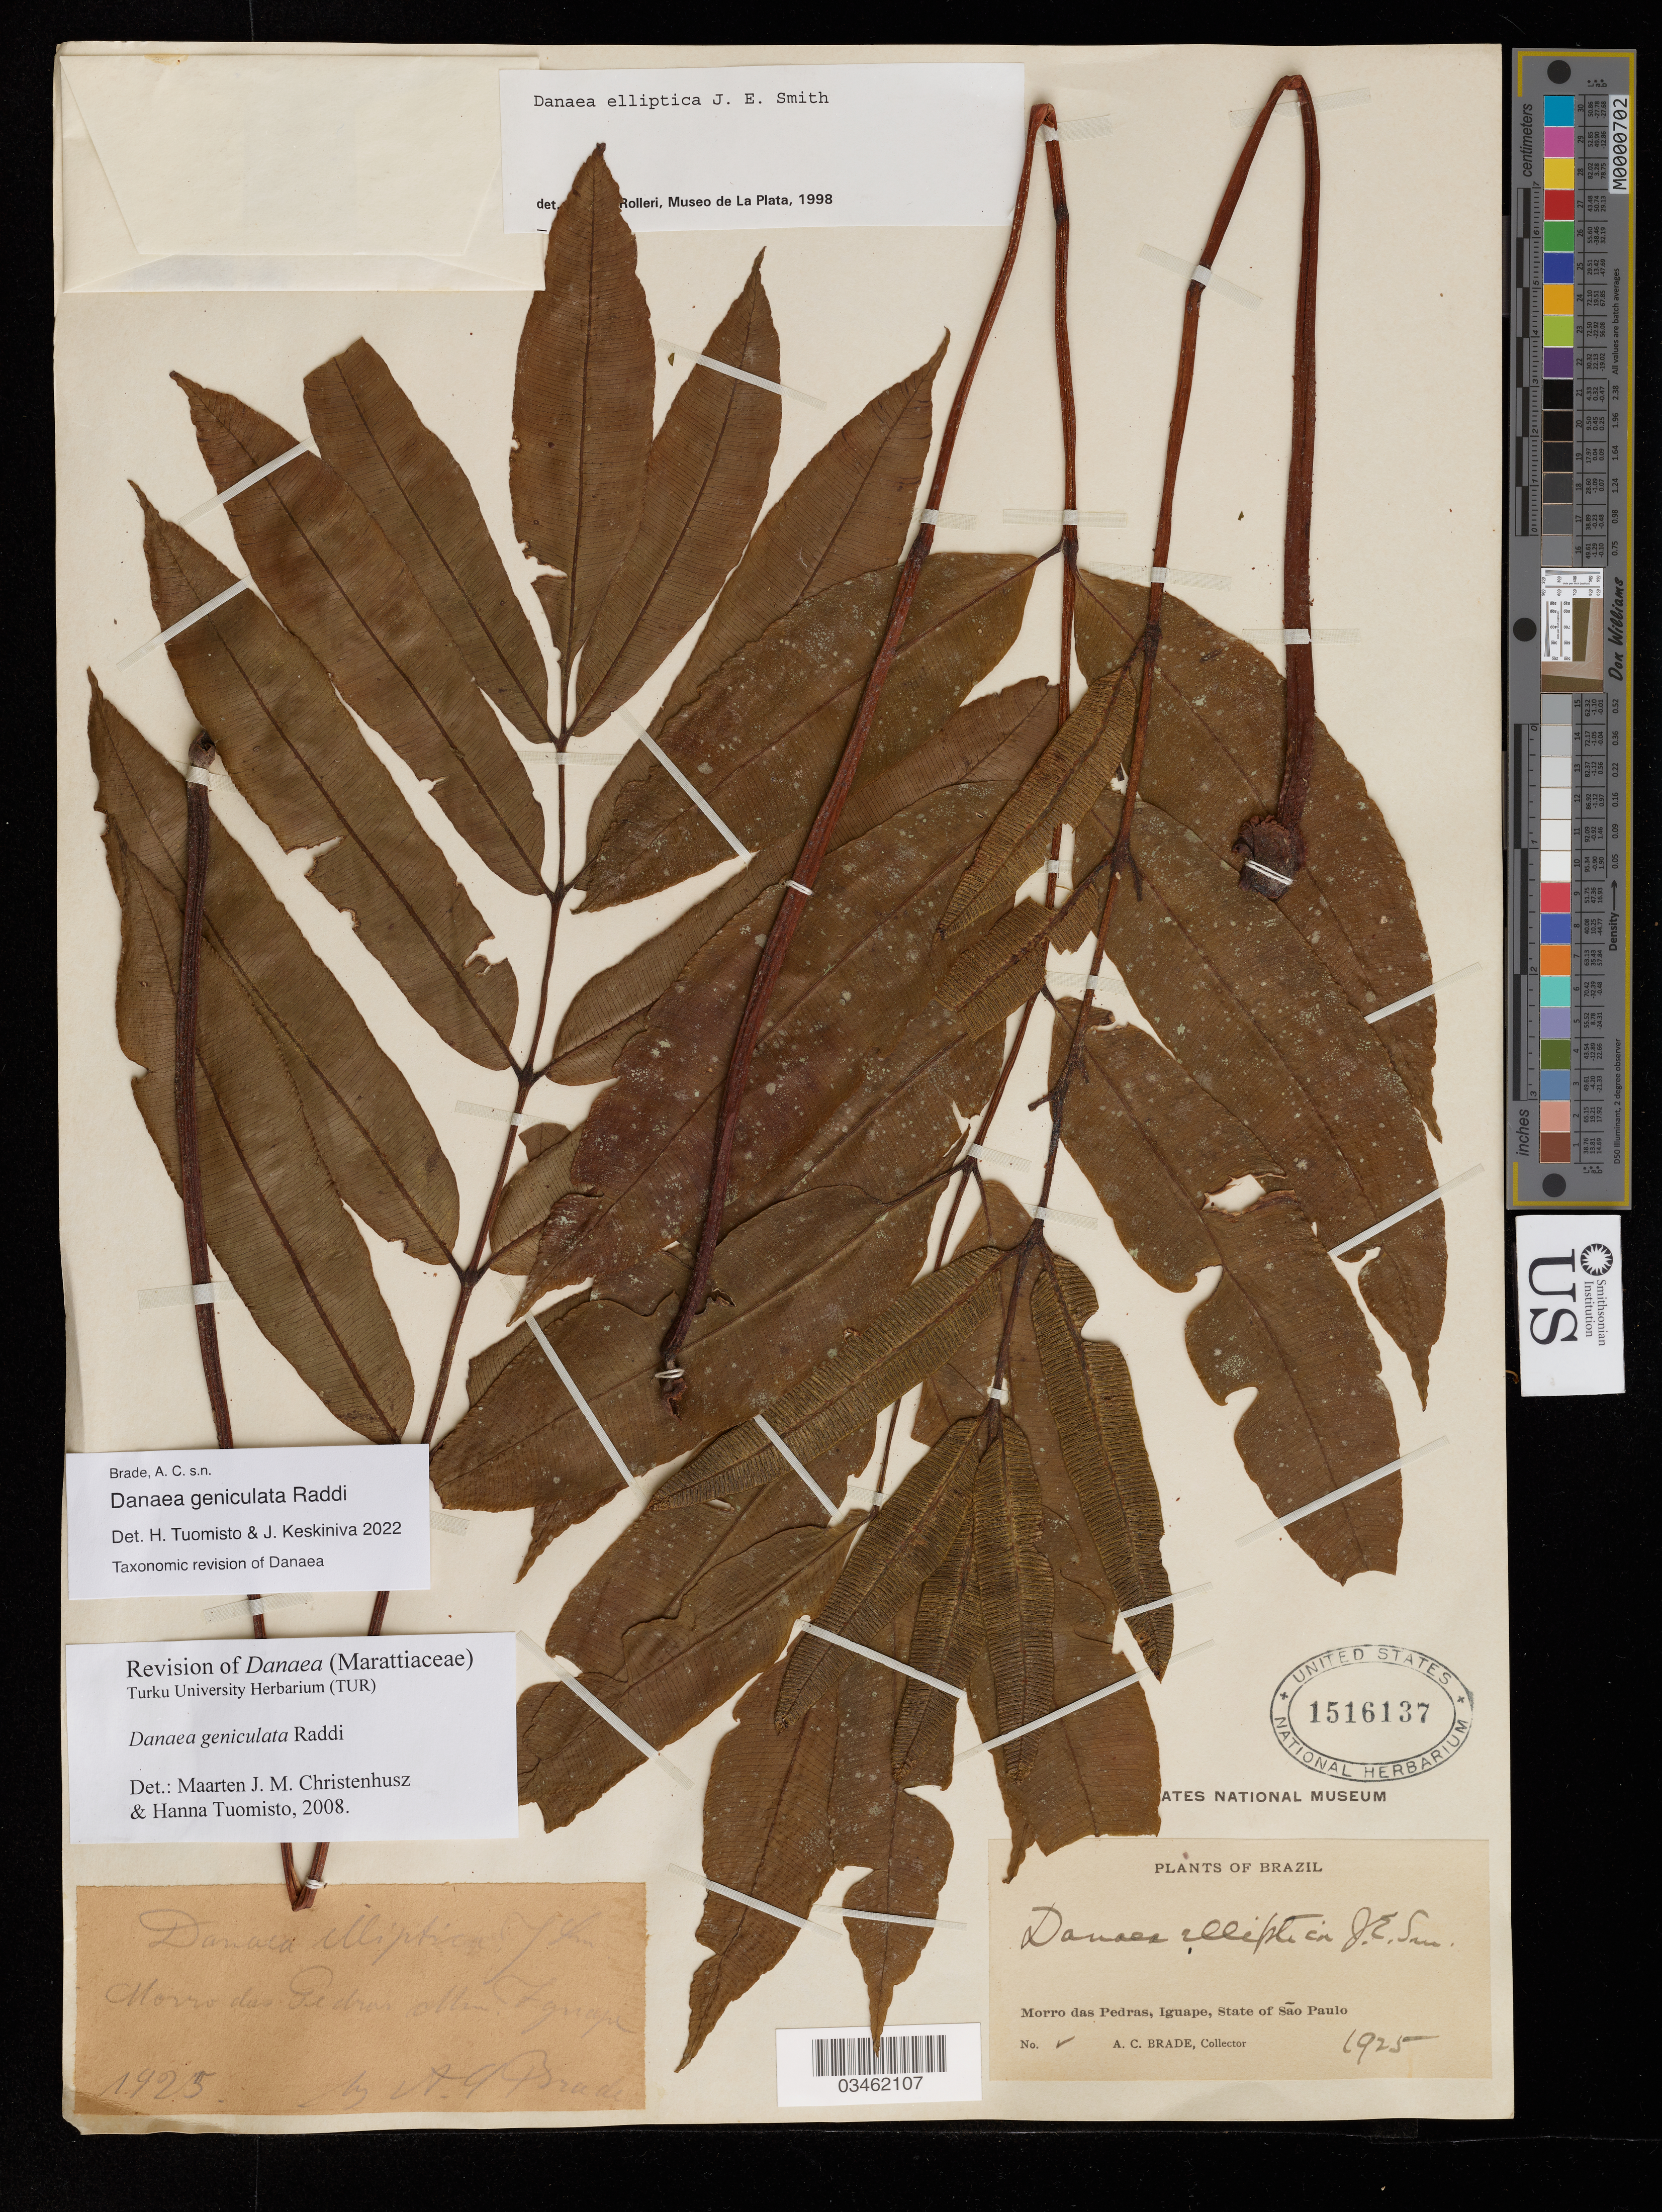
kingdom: Plantae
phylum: Tracheophyta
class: Polypodiopsida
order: Marattiales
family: Marattiaceae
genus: Danaea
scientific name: Danaea geniculata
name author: Raddi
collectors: A. C. Brade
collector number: v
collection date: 1925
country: Brazil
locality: Morro das Pedras, Iguape, State of São Paulo.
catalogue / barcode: US 1516137